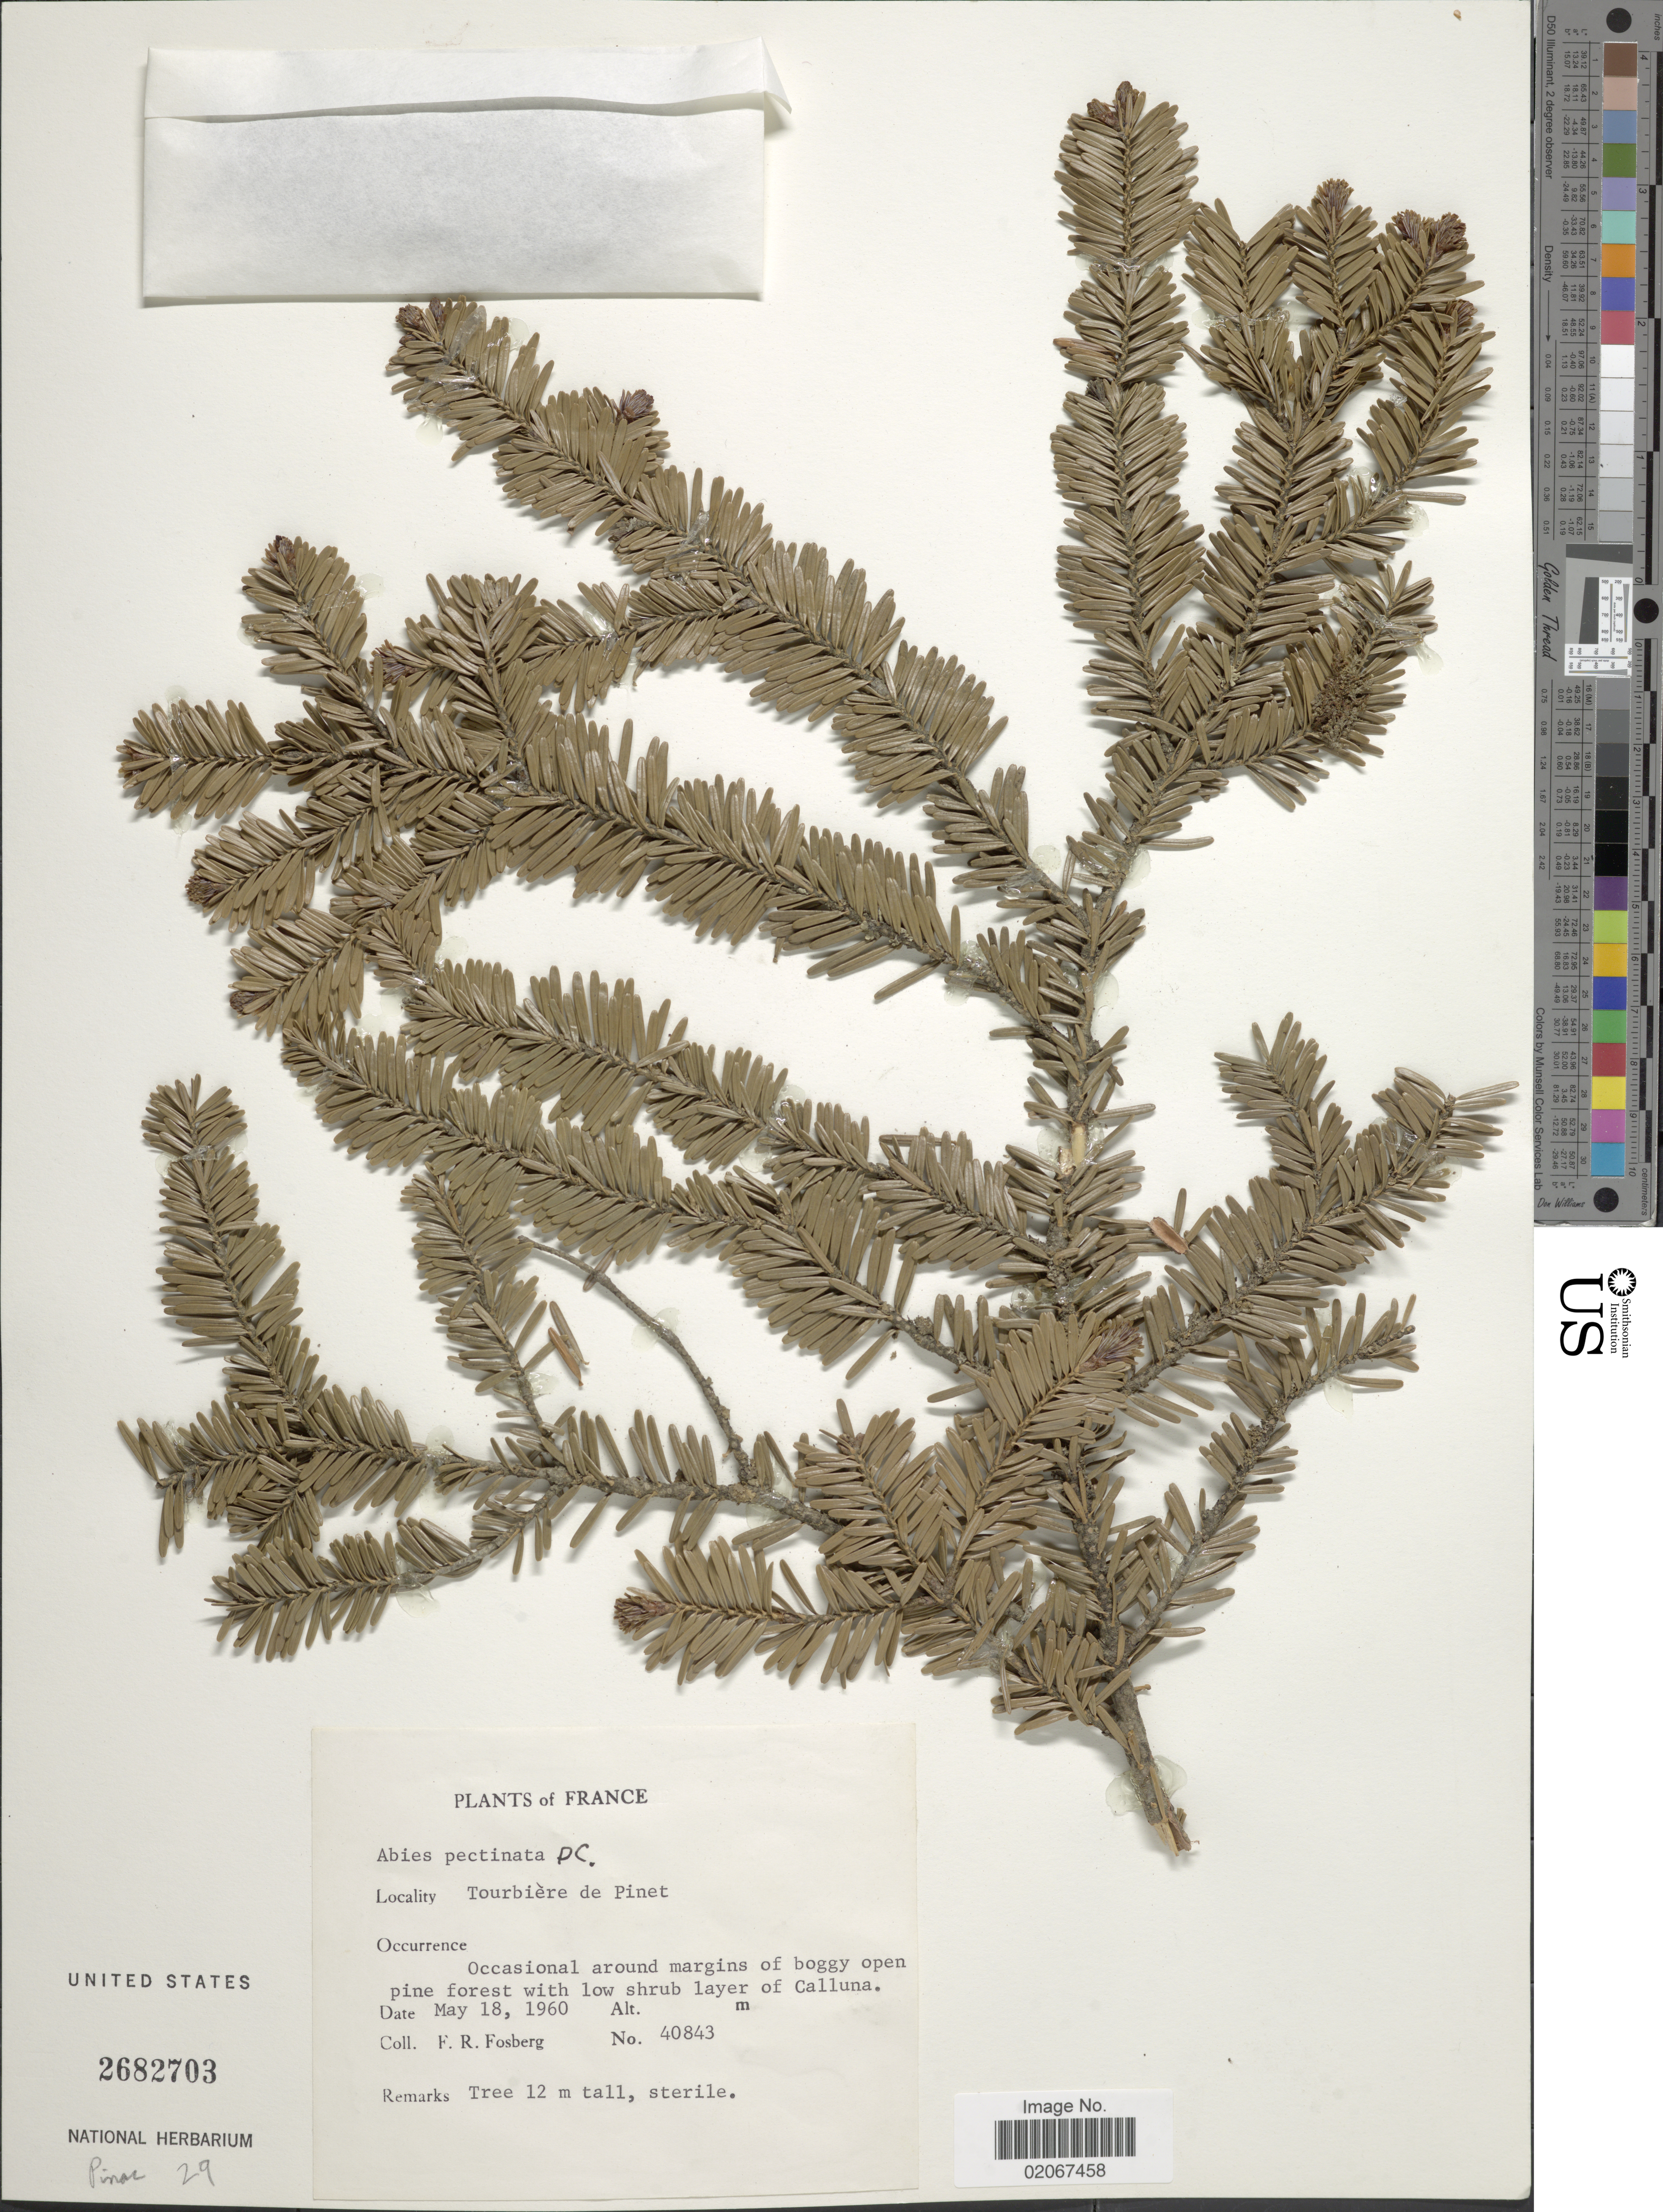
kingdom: Plantae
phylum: Tracheophyta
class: Pinopsida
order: Pinales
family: Pinaceae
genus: Abies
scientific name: Abies pectinata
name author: (Lam.) DC.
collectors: F. R. Fosberg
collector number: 40843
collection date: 1960-05-18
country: France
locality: France, Occasional around margins of boggy open pine forest with low shrub layer of Calluna.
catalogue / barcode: US 2682703